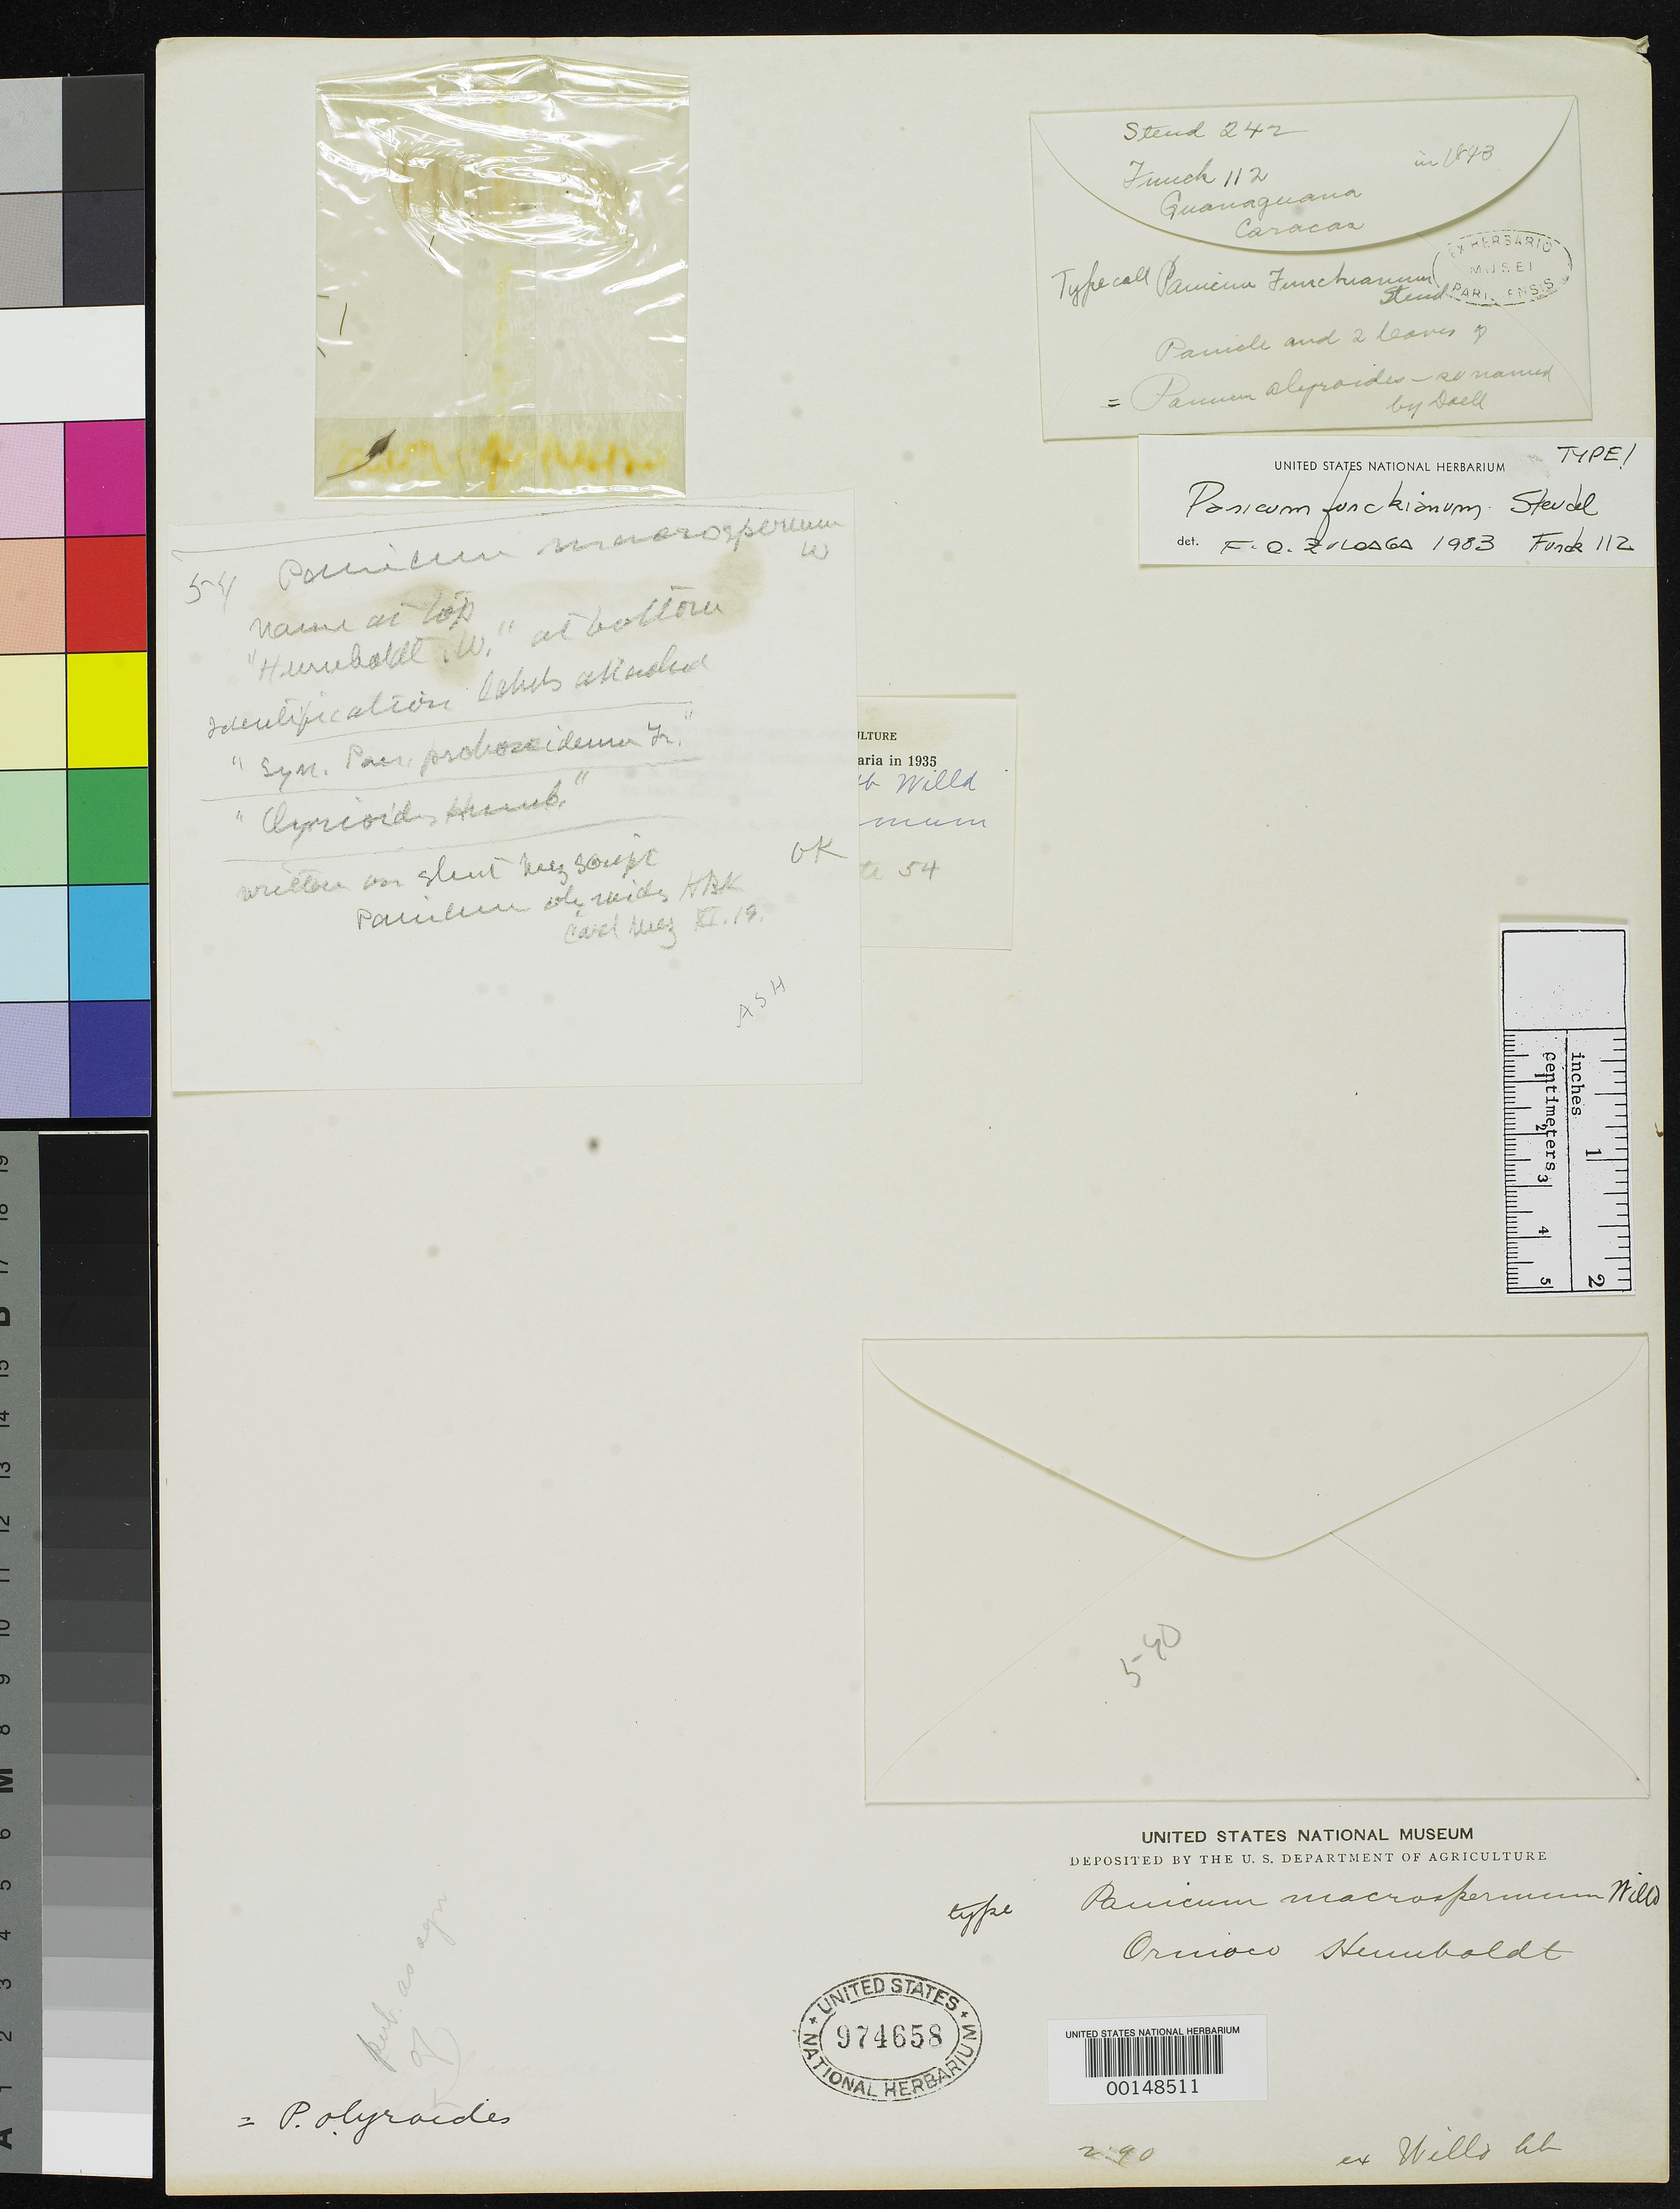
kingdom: Plantae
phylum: Tracheophyta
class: Liliopsida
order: Poales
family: Poaceae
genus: Panicum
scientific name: Panicum funckianum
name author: Steud.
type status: Type Fragment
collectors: N. Funck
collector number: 112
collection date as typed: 1843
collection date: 1843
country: Colombia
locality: Guanaguana.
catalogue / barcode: US 974658